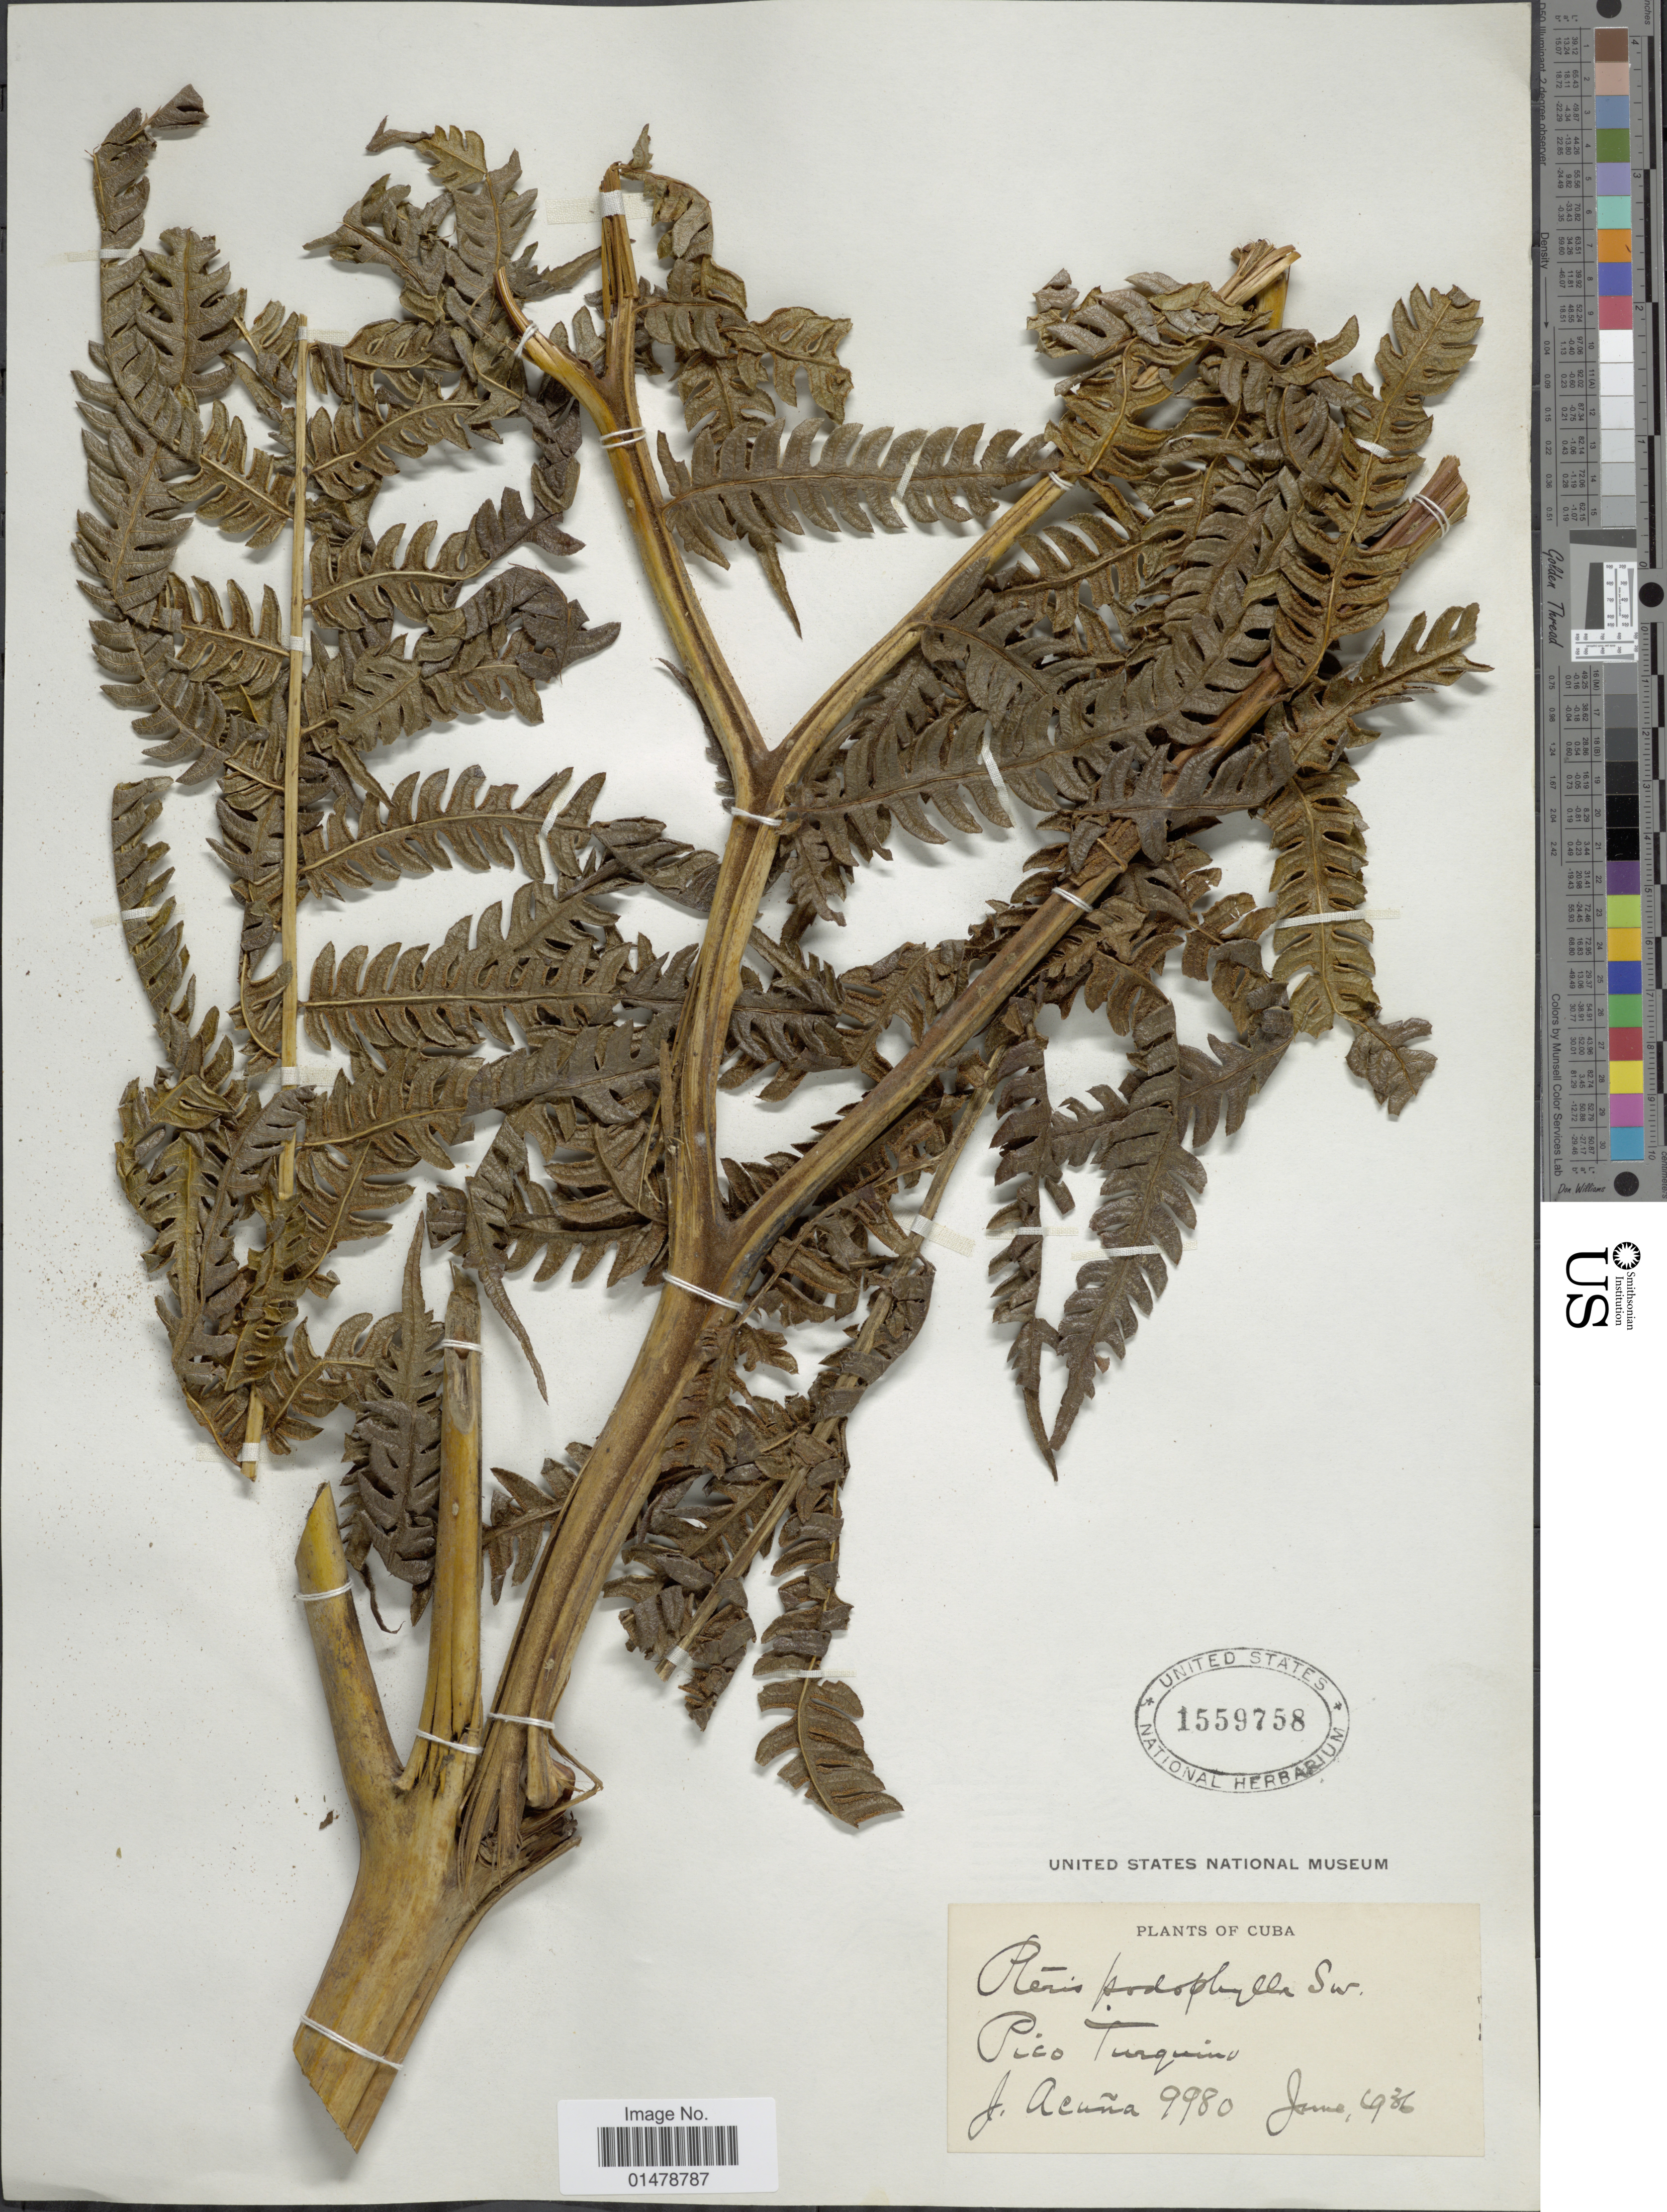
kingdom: Plantae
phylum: Tracheophyta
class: Polypodiopsida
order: Polypodiales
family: Pteridaceae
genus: Pteris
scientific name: Pteris podophylla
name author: Sw.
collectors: J. Acuña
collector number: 9980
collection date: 1936-06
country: Cuba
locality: Pico Turquino.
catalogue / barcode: US 1559758